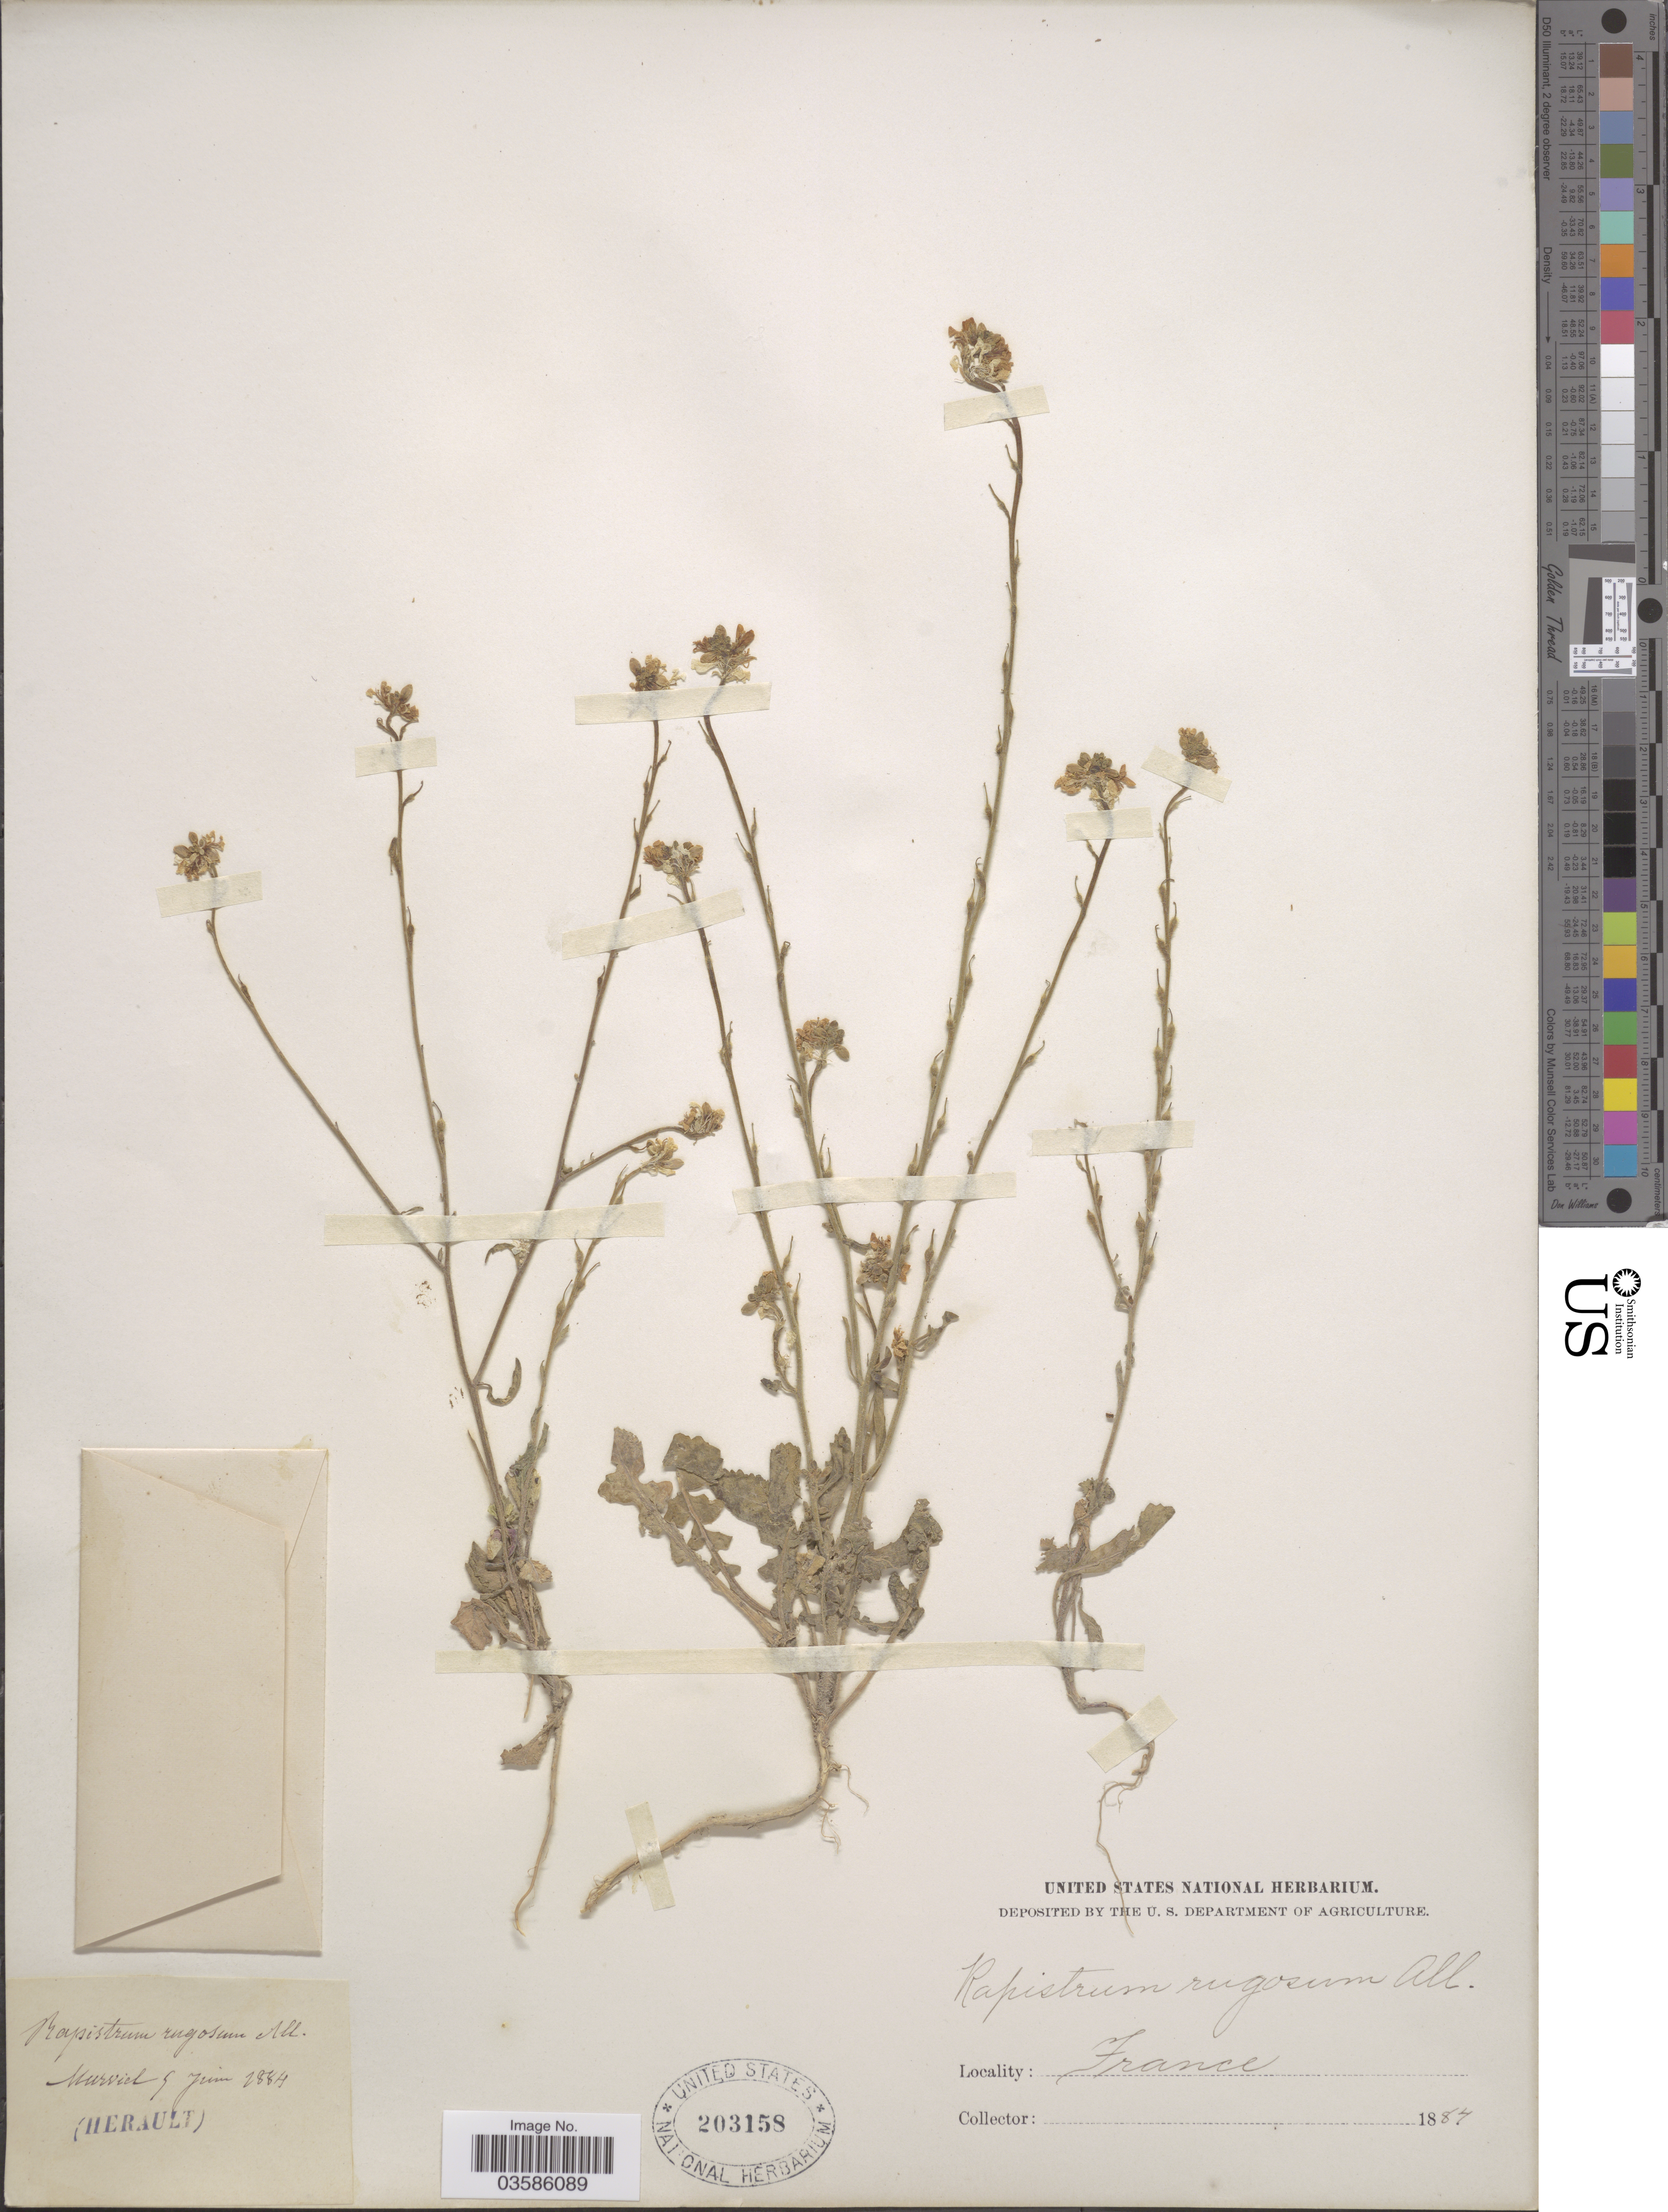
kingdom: Plantae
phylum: Tracheophyta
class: Magnoliopsida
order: Brassicales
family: Brassicaceae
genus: Rapistrum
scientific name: Rapistrum rugosum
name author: (L.) All.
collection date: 1884-06-05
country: France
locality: Murviel.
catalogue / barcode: US 203158